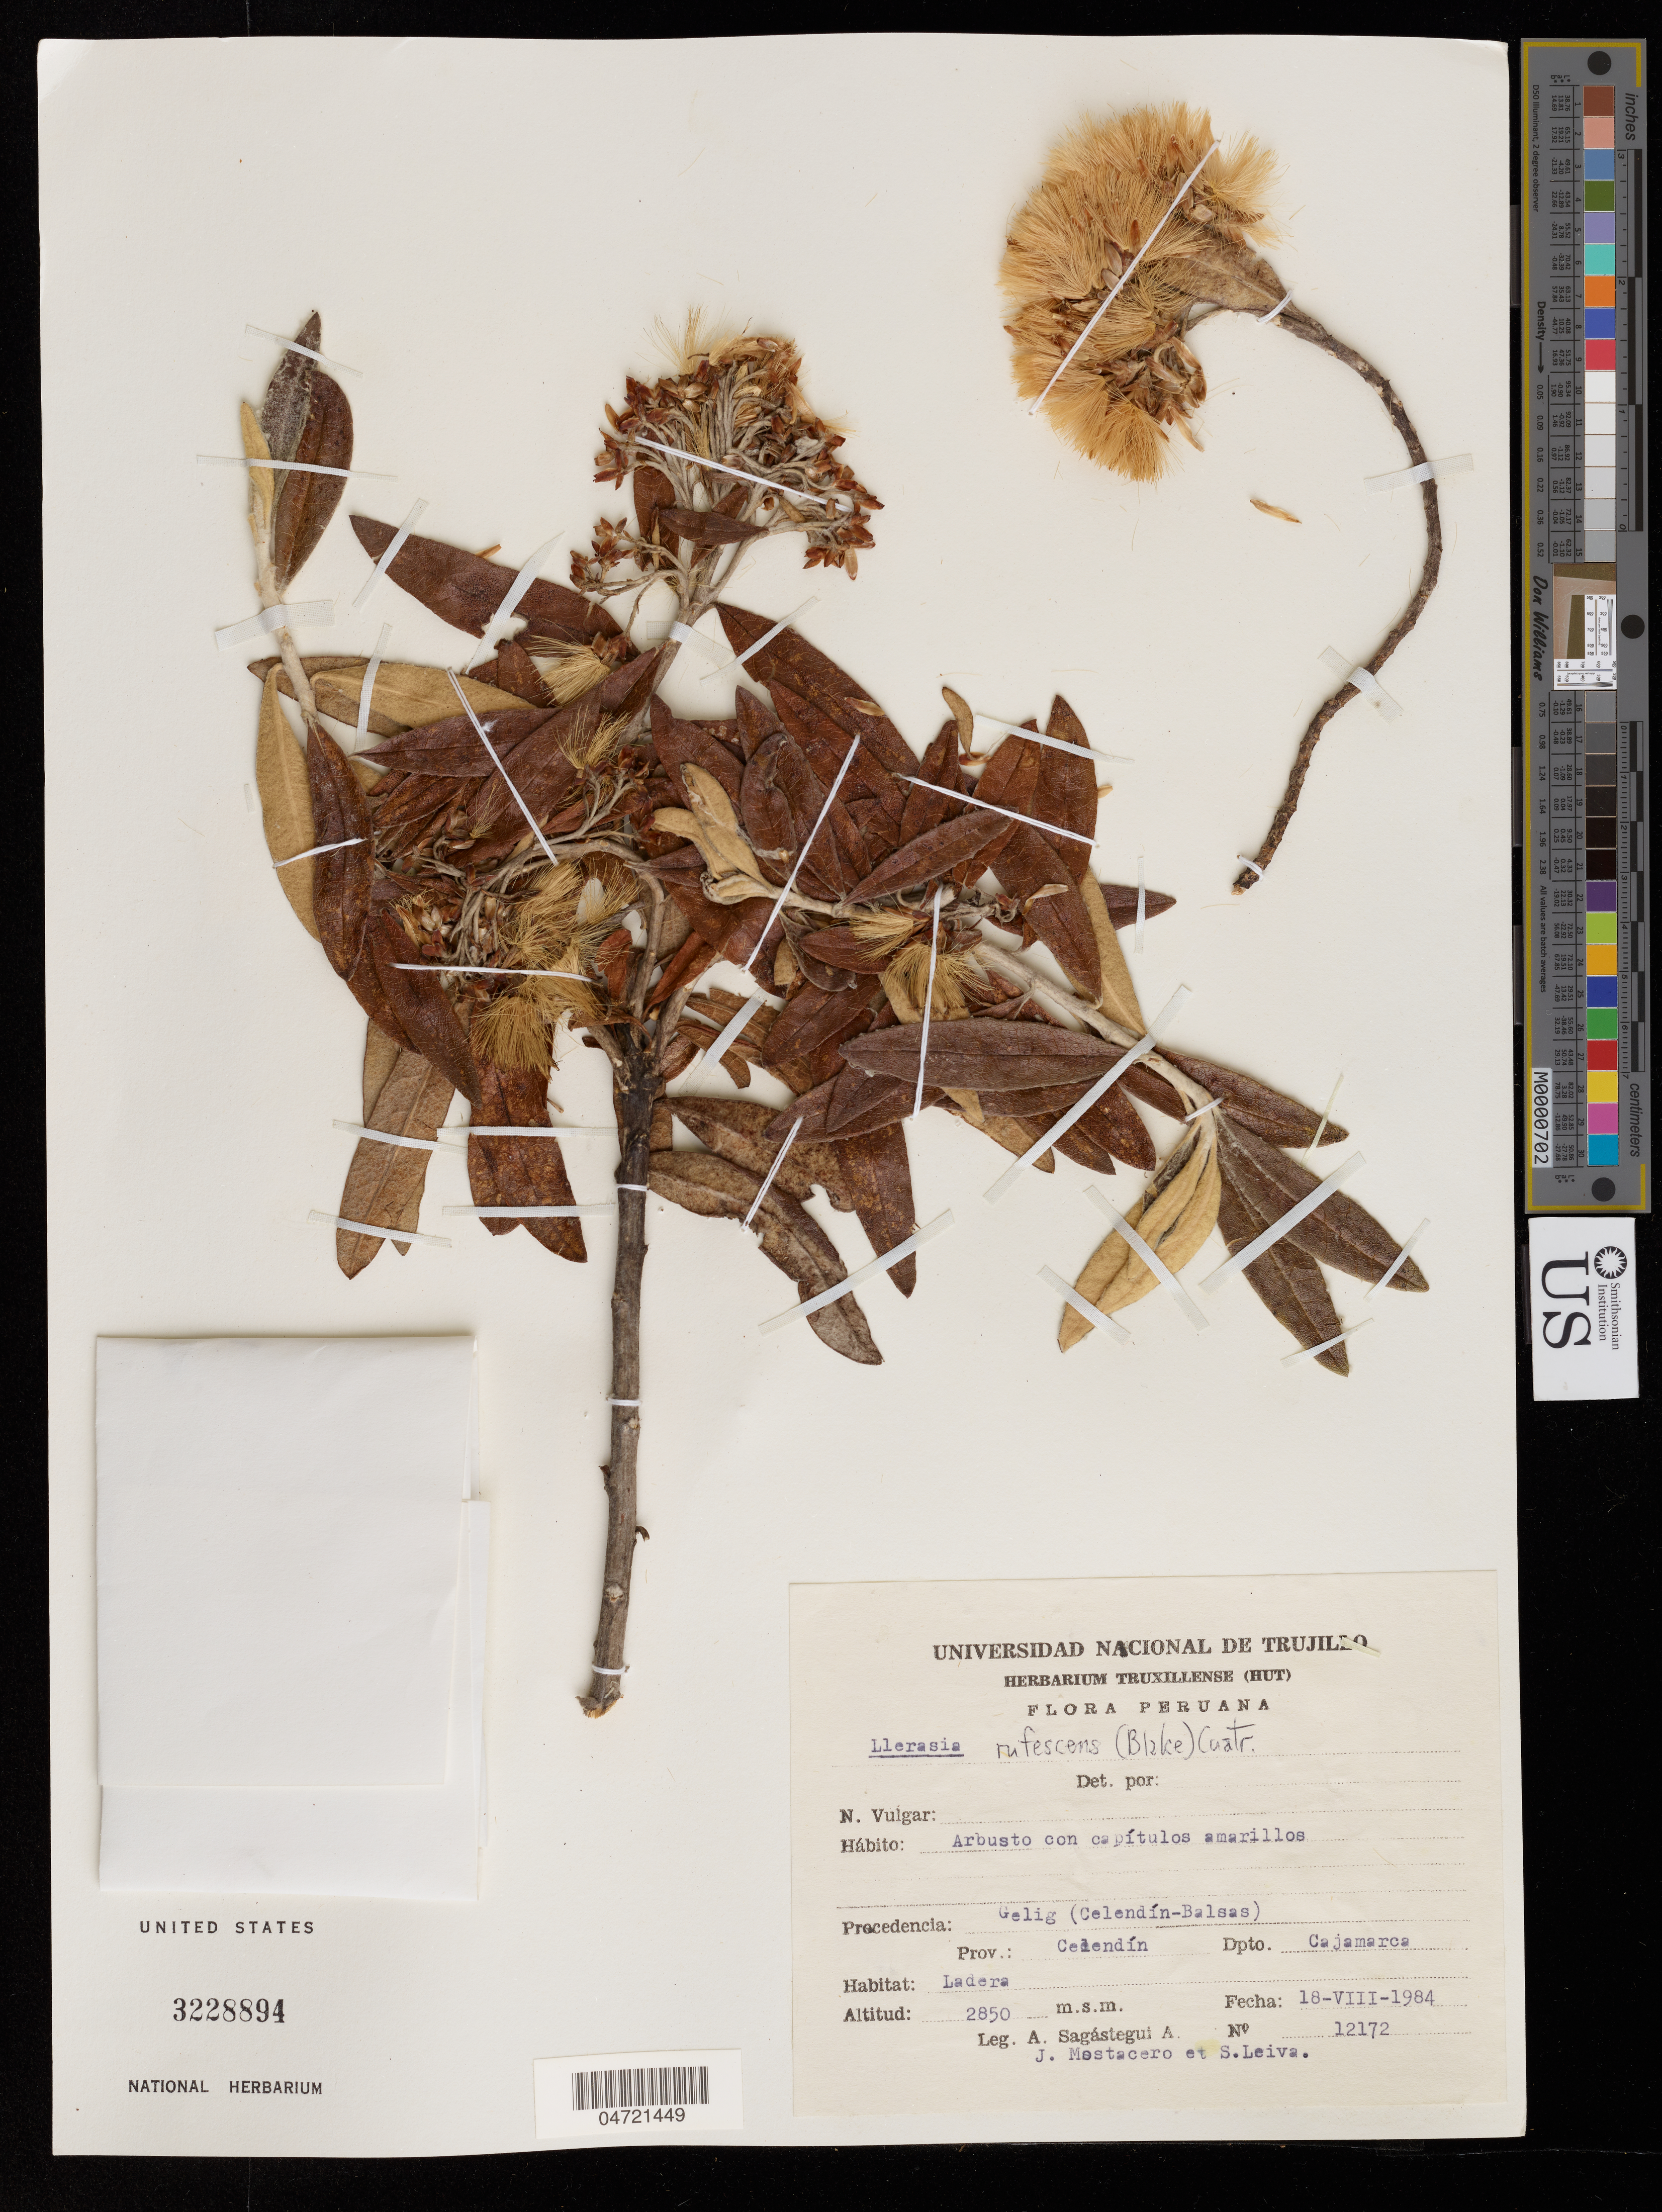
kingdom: Plantae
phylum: Tracheophyta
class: Magnoliopsida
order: Asterales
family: Asteraceae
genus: Llerasia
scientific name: Llerasia rufescens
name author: (S.F. Blake) Cuatrec.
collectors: A. Sagástegui A., J. Mostacero & S. Leiva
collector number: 12172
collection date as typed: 18 August 1984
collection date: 1984-08-18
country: Peru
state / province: Cajamarca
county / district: Celendín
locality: Gelig (Celendín-Balsas)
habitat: Ladera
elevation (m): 2850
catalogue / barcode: US 3228894